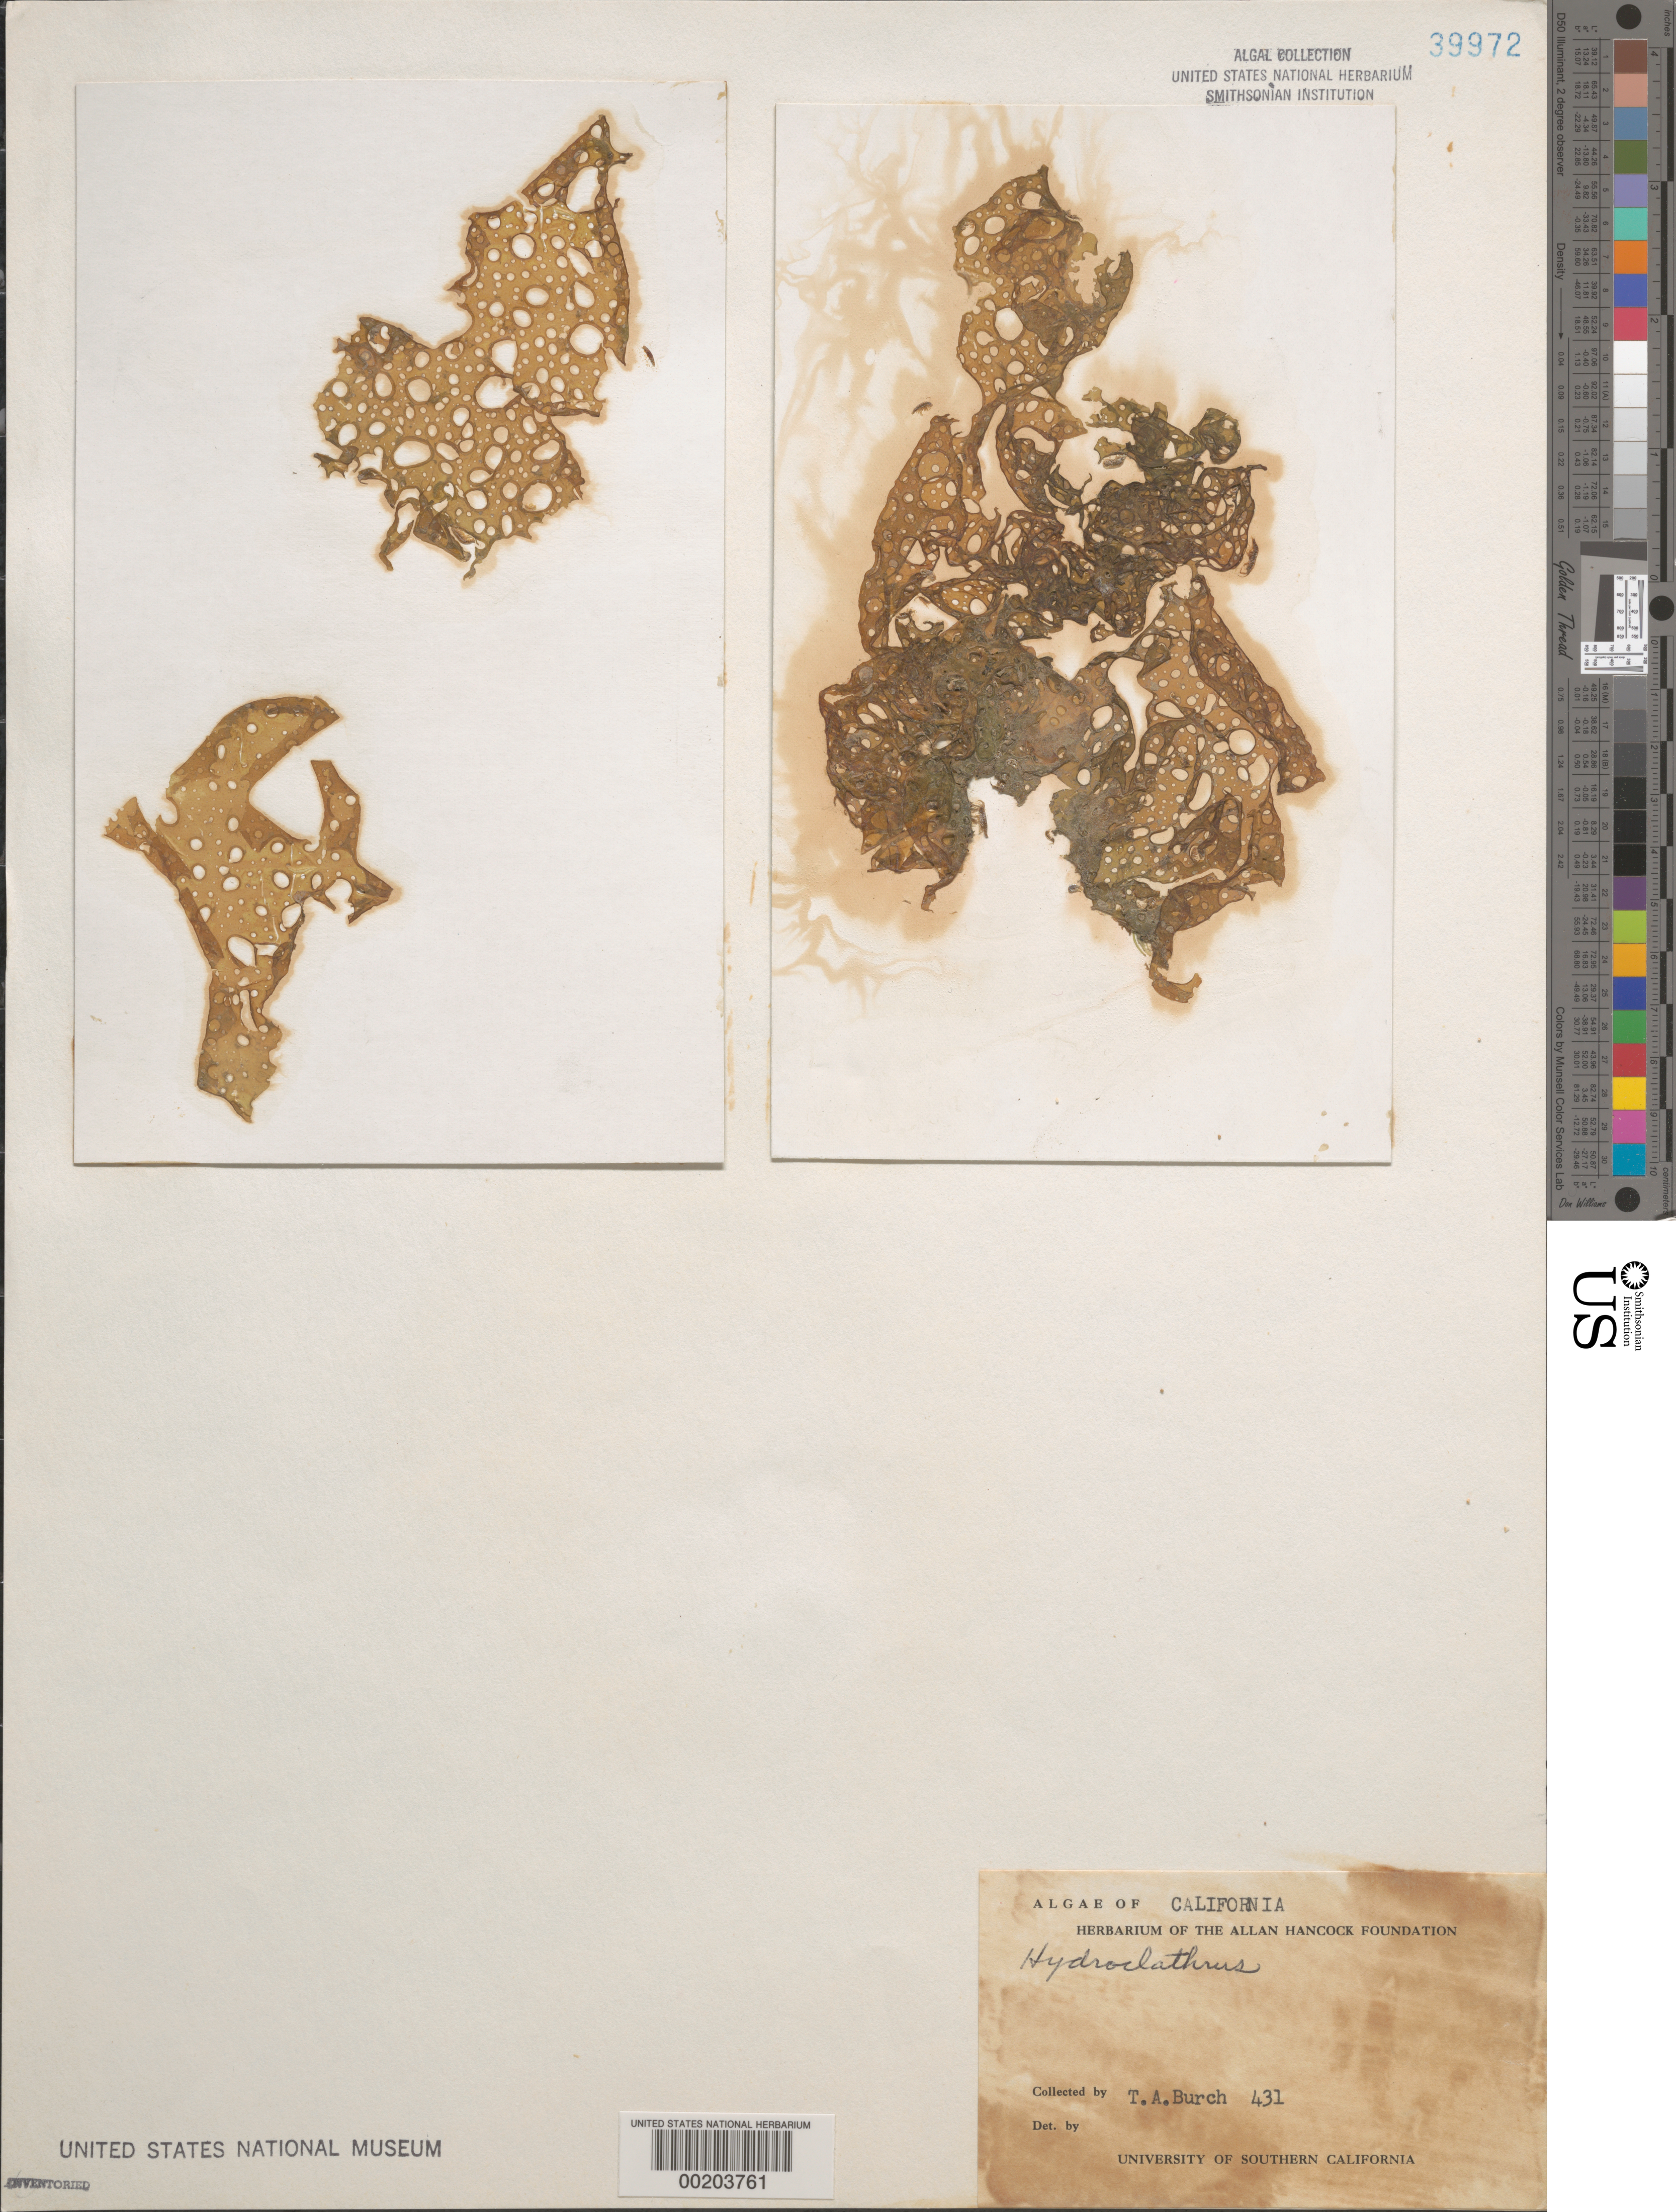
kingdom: Chromista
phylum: Ochrophyta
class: Phaeophyceae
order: Scytosiphonales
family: Scytosiphonaceae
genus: Hydroclathrus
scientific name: Hydroclathrus sp.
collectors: T. Burch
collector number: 431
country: United States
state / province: California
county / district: San Diego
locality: False Bay, San Diego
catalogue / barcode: US 39972